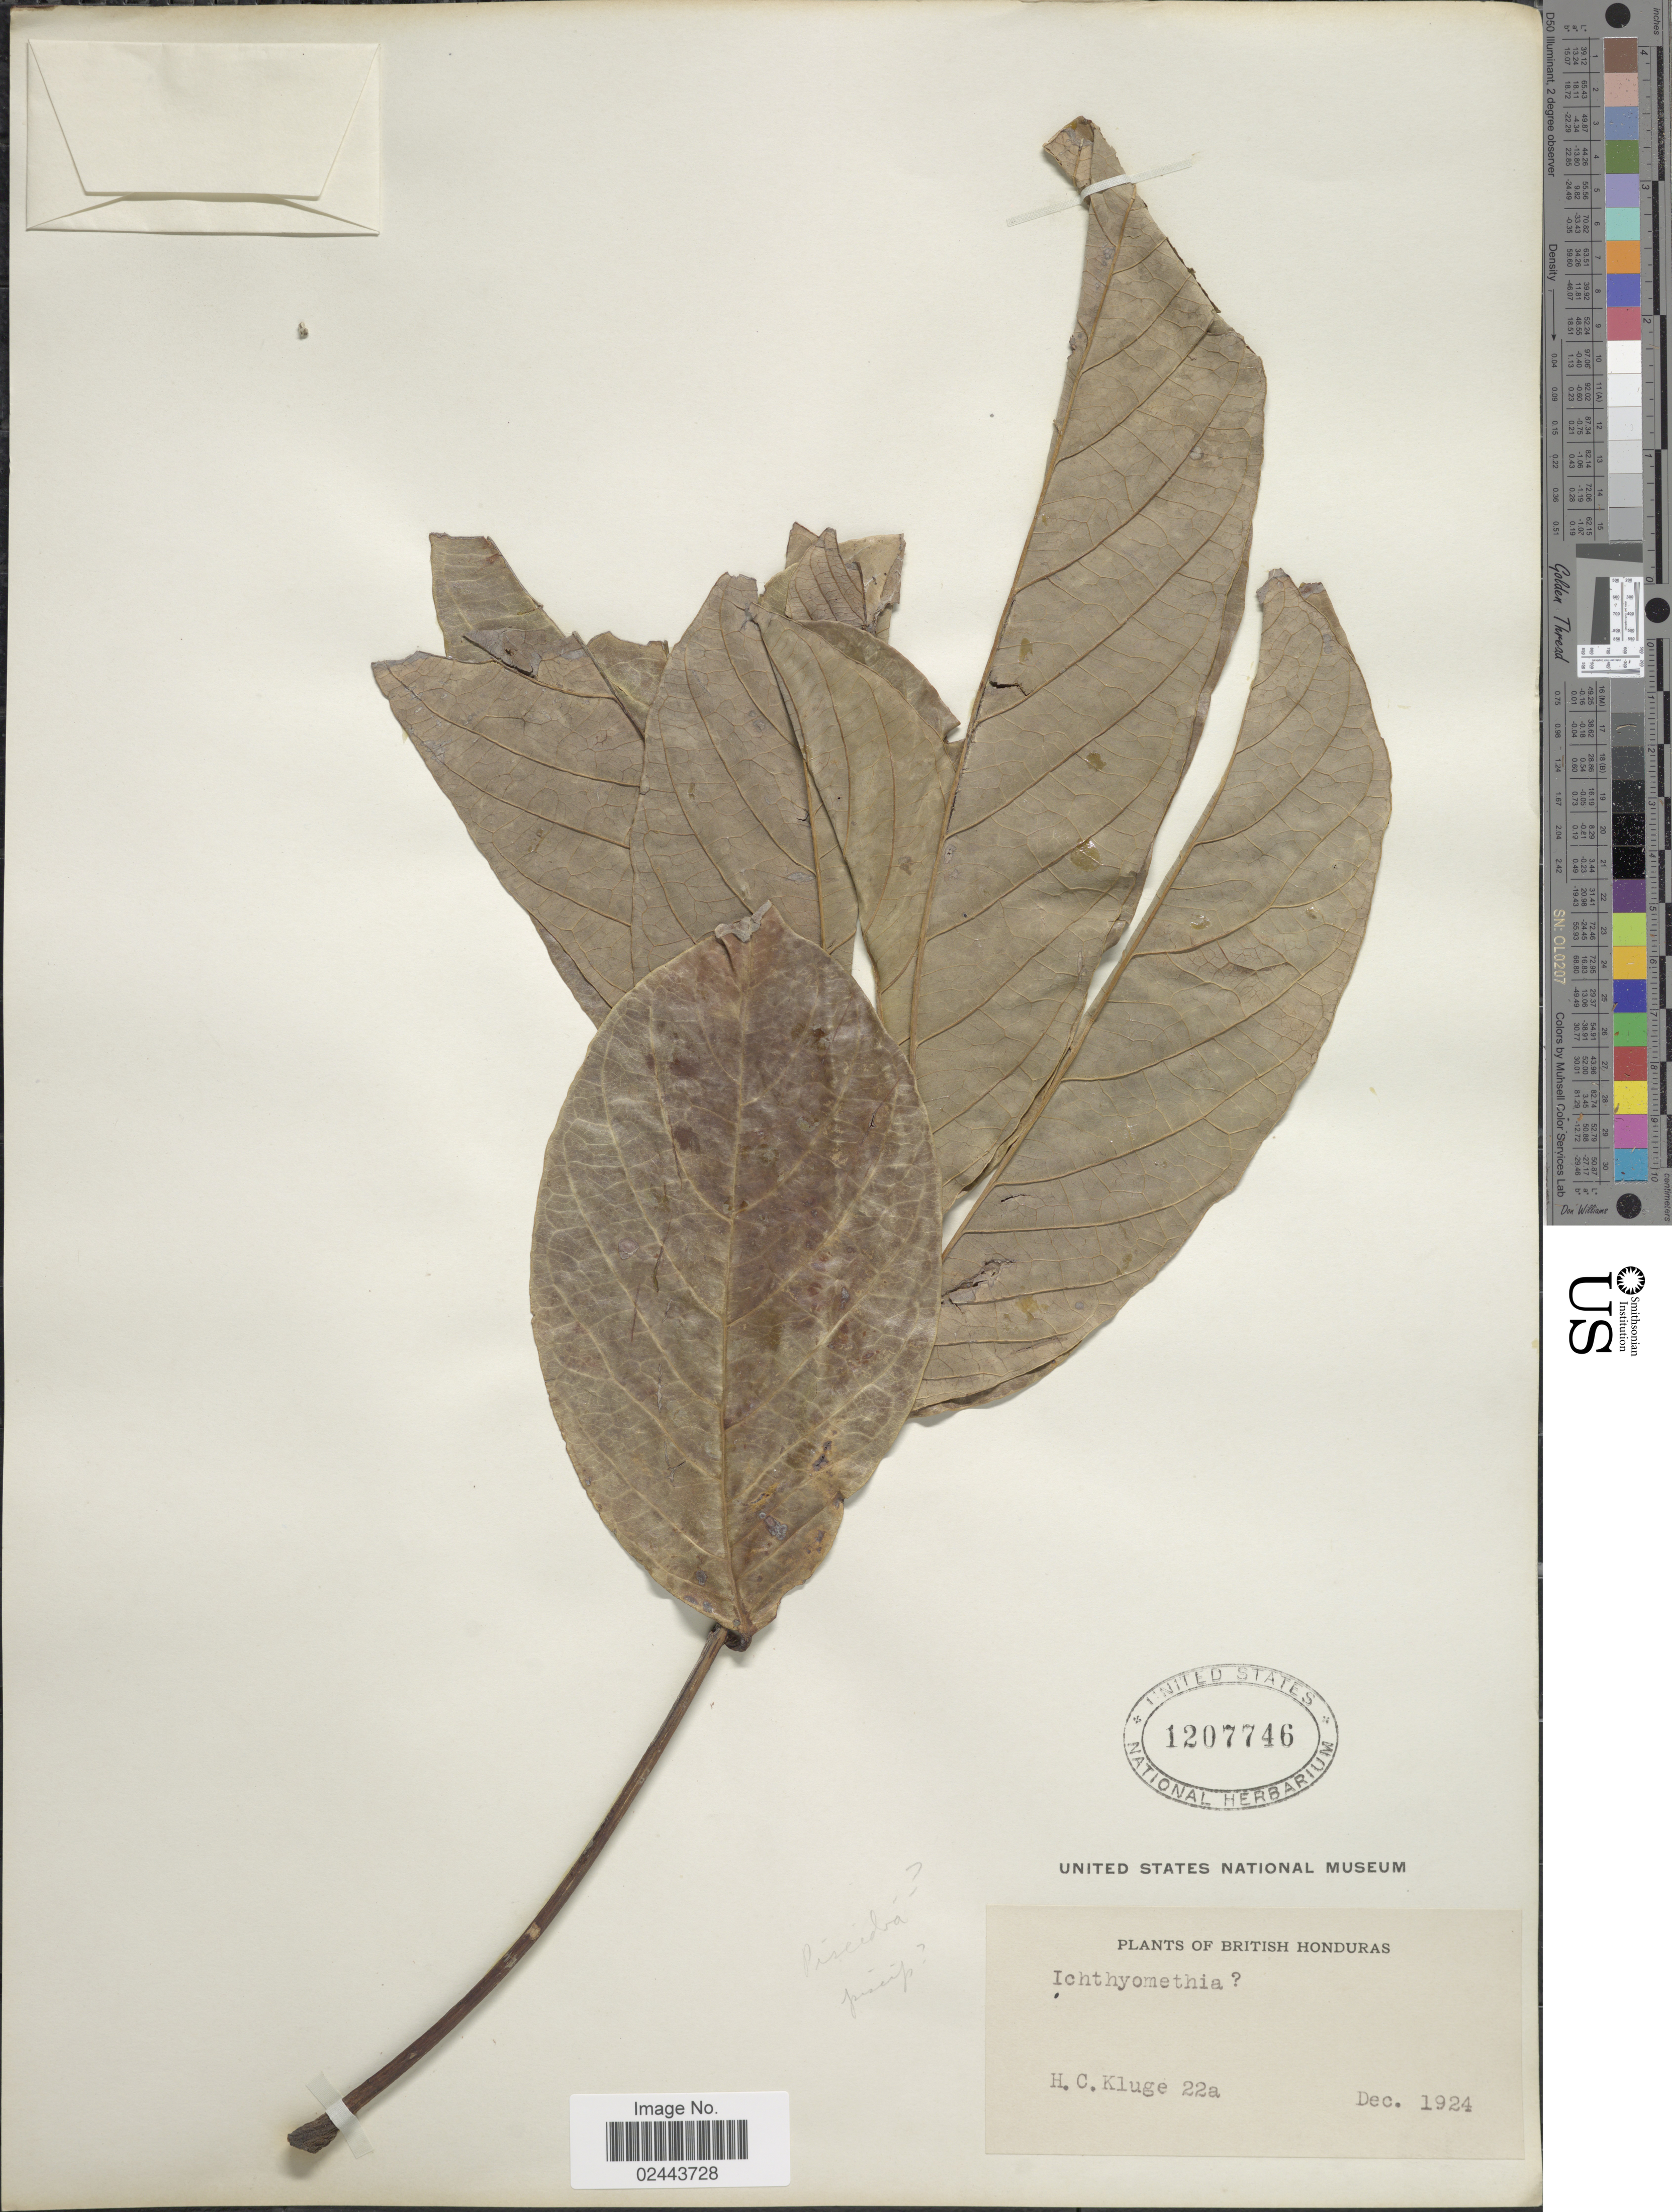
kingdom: Plantae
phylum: Tracheophyta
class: Magnoliopsida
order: Fabales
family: Fabaceae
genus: Piscidia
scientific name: Piscidia piscipula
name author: (L.) Sarg.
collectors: H. C. Kluge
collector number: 22a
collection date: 1924-12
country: Belize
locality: British Honduras.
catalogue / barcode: US 1207746